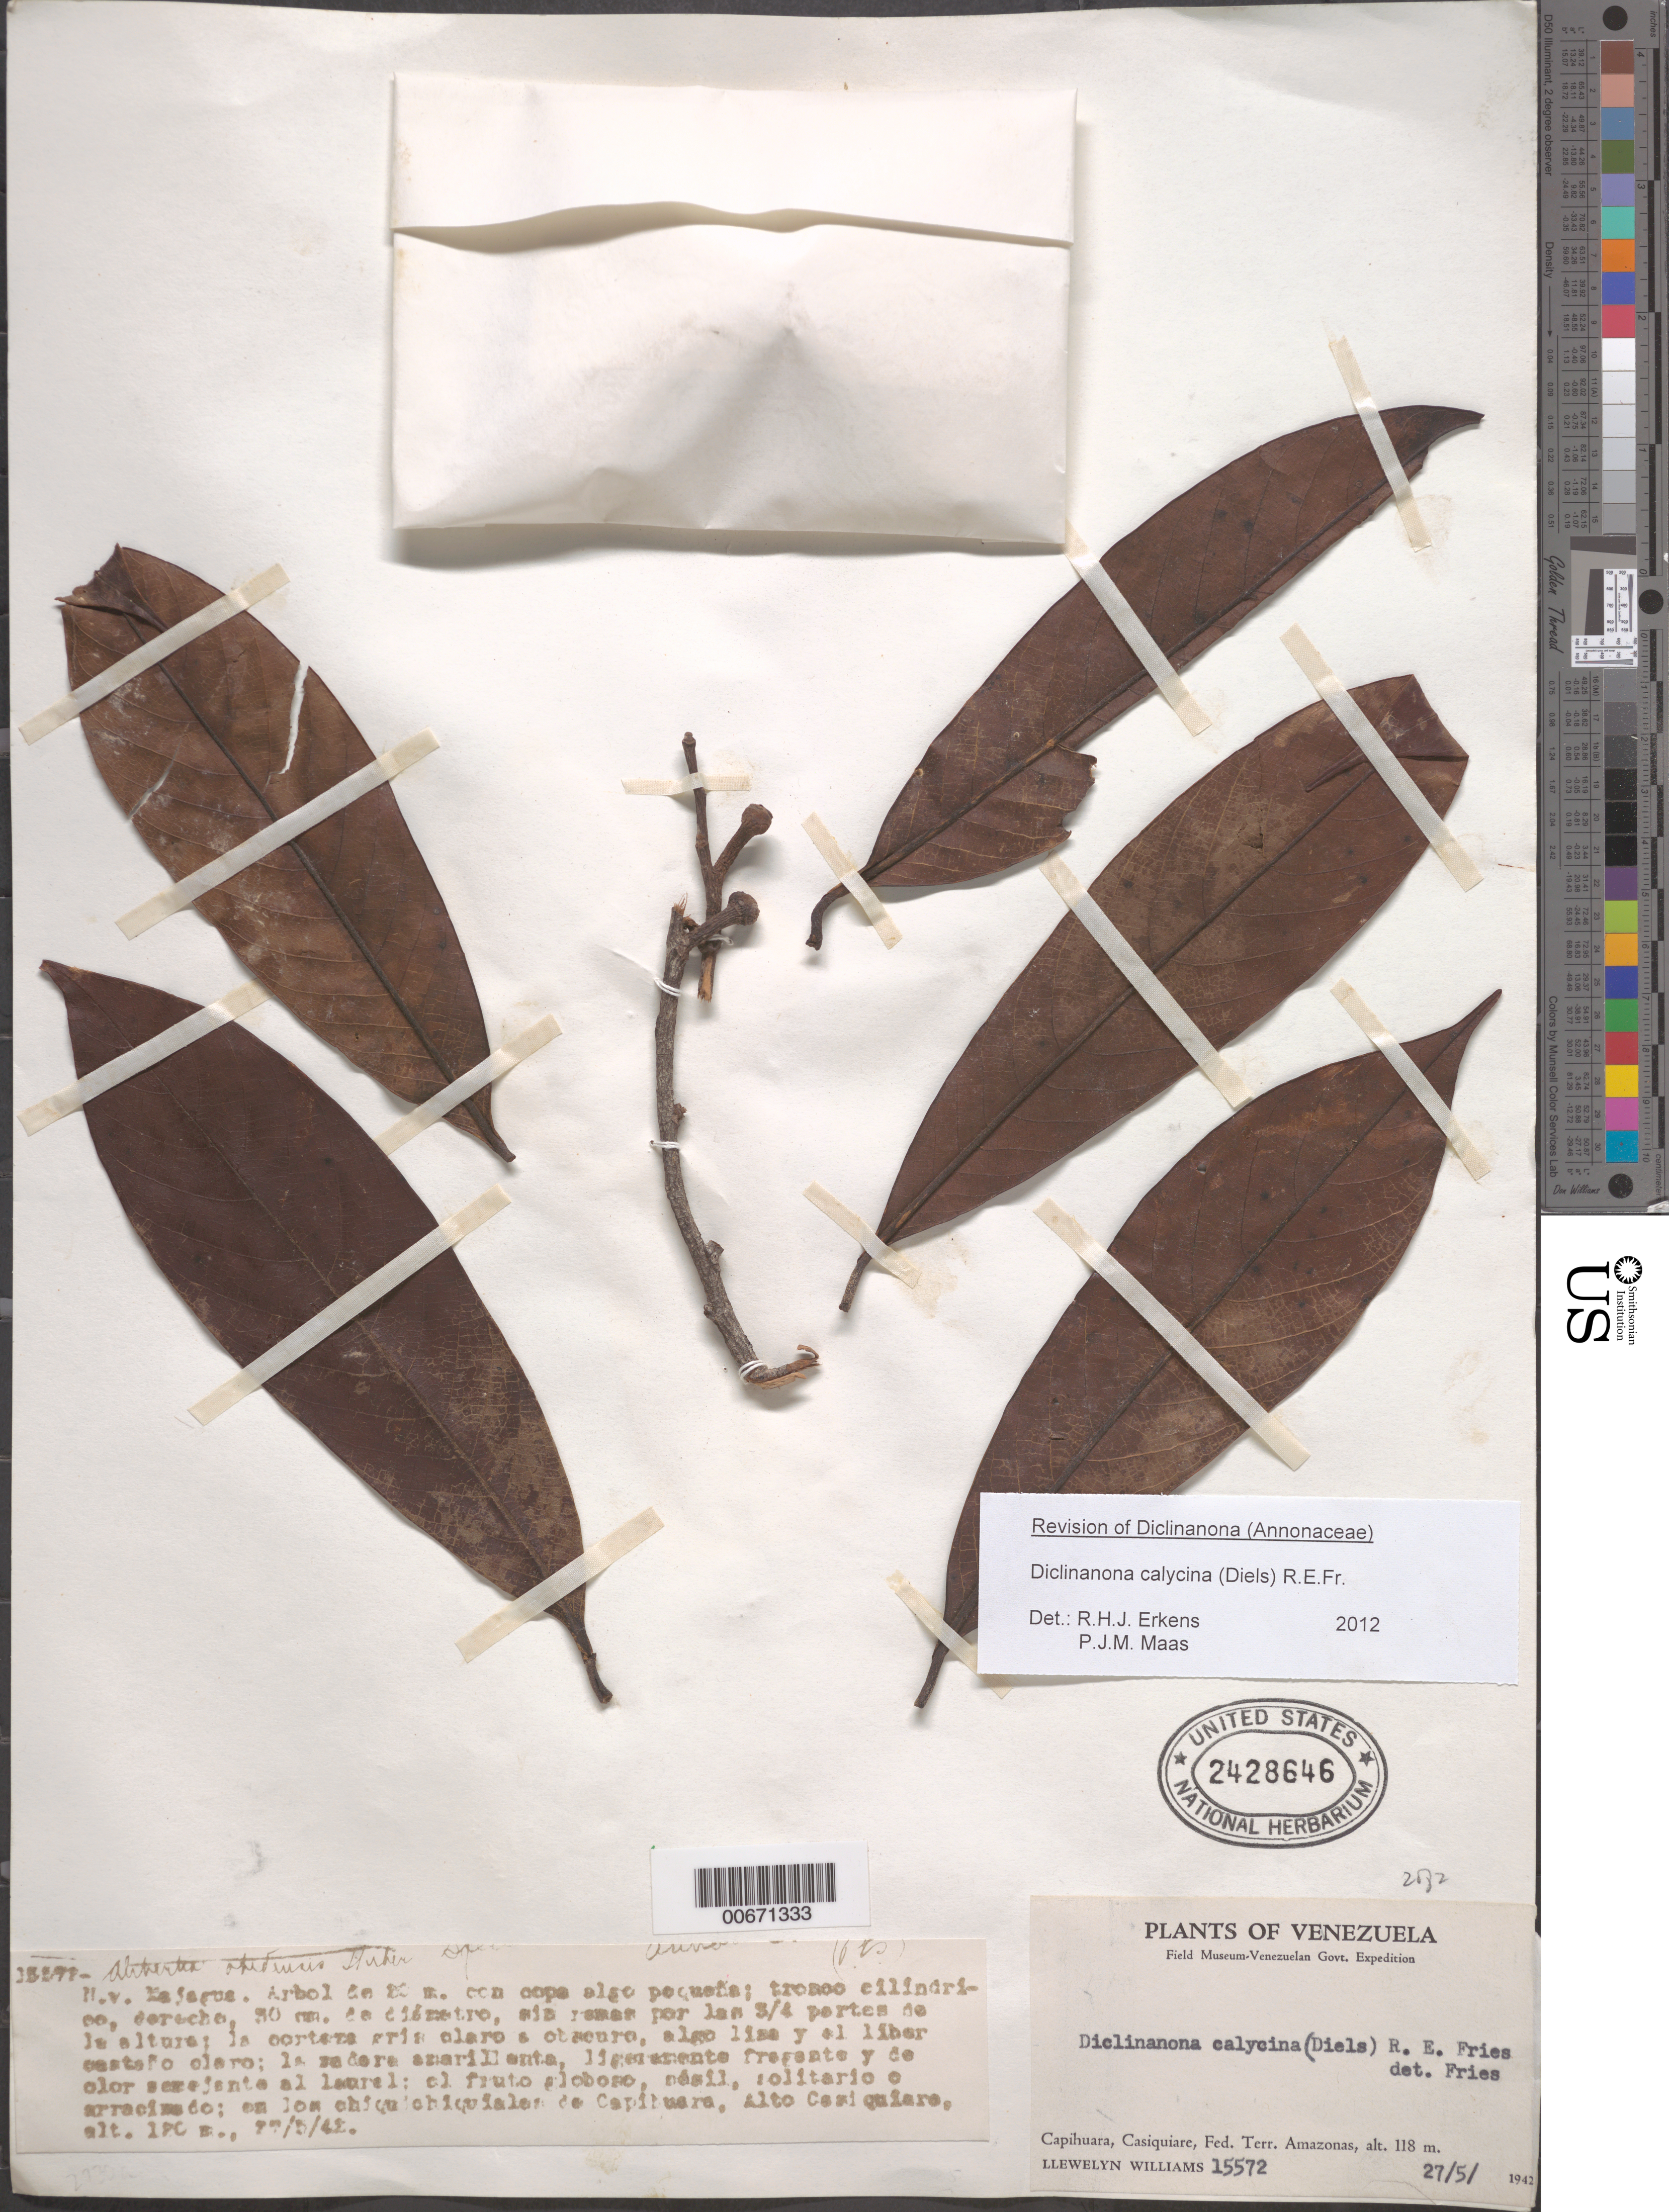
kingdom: Plantae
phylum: Tracheophyta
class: Magnoliopsida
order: Magnoliales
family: Annonaceae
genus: Diclinanona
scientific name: Diclinanona calycina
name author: (Diels) R.E. Fr.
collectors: Ll. Williams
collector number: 15572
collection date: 1942-05-27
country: Venezuela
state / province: Amazonas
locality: Capihuara, Alto Casiquiare, Fed. Terr. Amazonas.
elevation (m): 118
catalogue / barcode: US 2428646